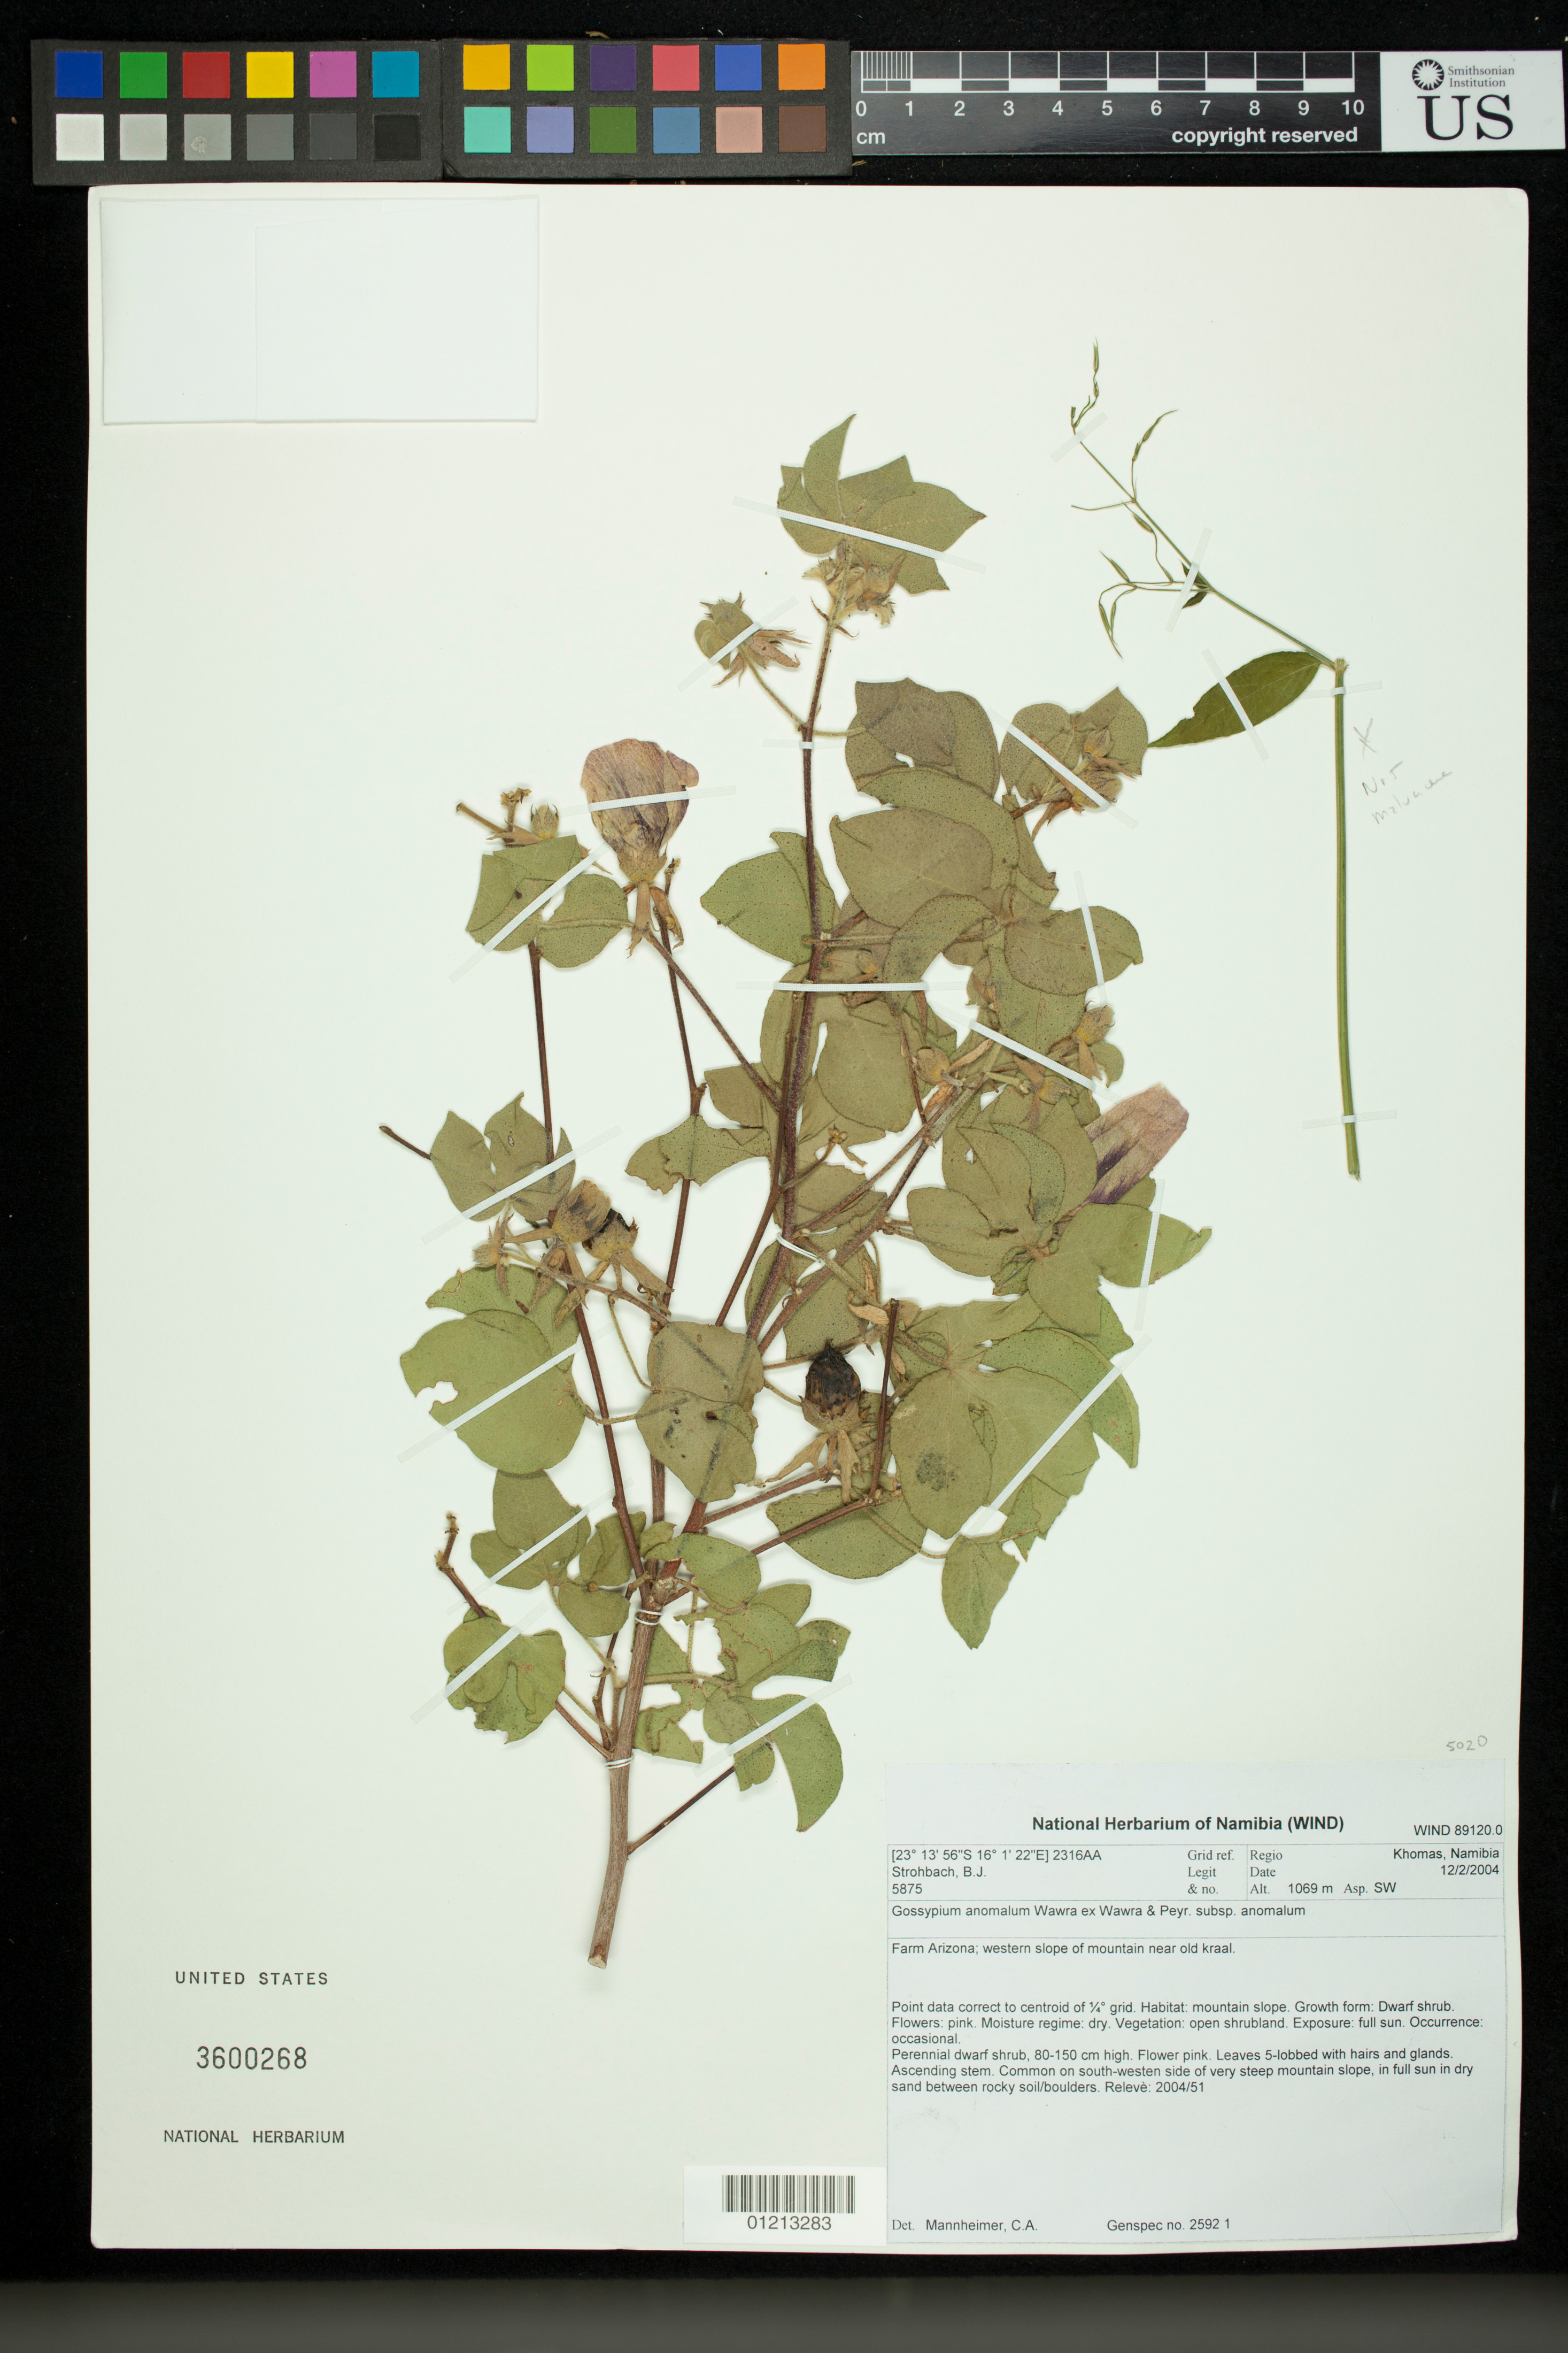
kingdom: Plantae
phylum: Tracheophyta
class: Magnoliopsida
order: Malvales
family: Malvaceae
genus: Gossypium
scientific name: Gossypium anomalum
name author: Wawra & Peyr.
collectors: B. Strohbach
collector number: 5875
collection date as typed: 02 Dec 2004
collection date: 2004-12-02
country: Namibia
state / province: Khomas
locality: Grid ref: 2316AA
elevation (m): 1069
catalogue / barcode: US 3600268